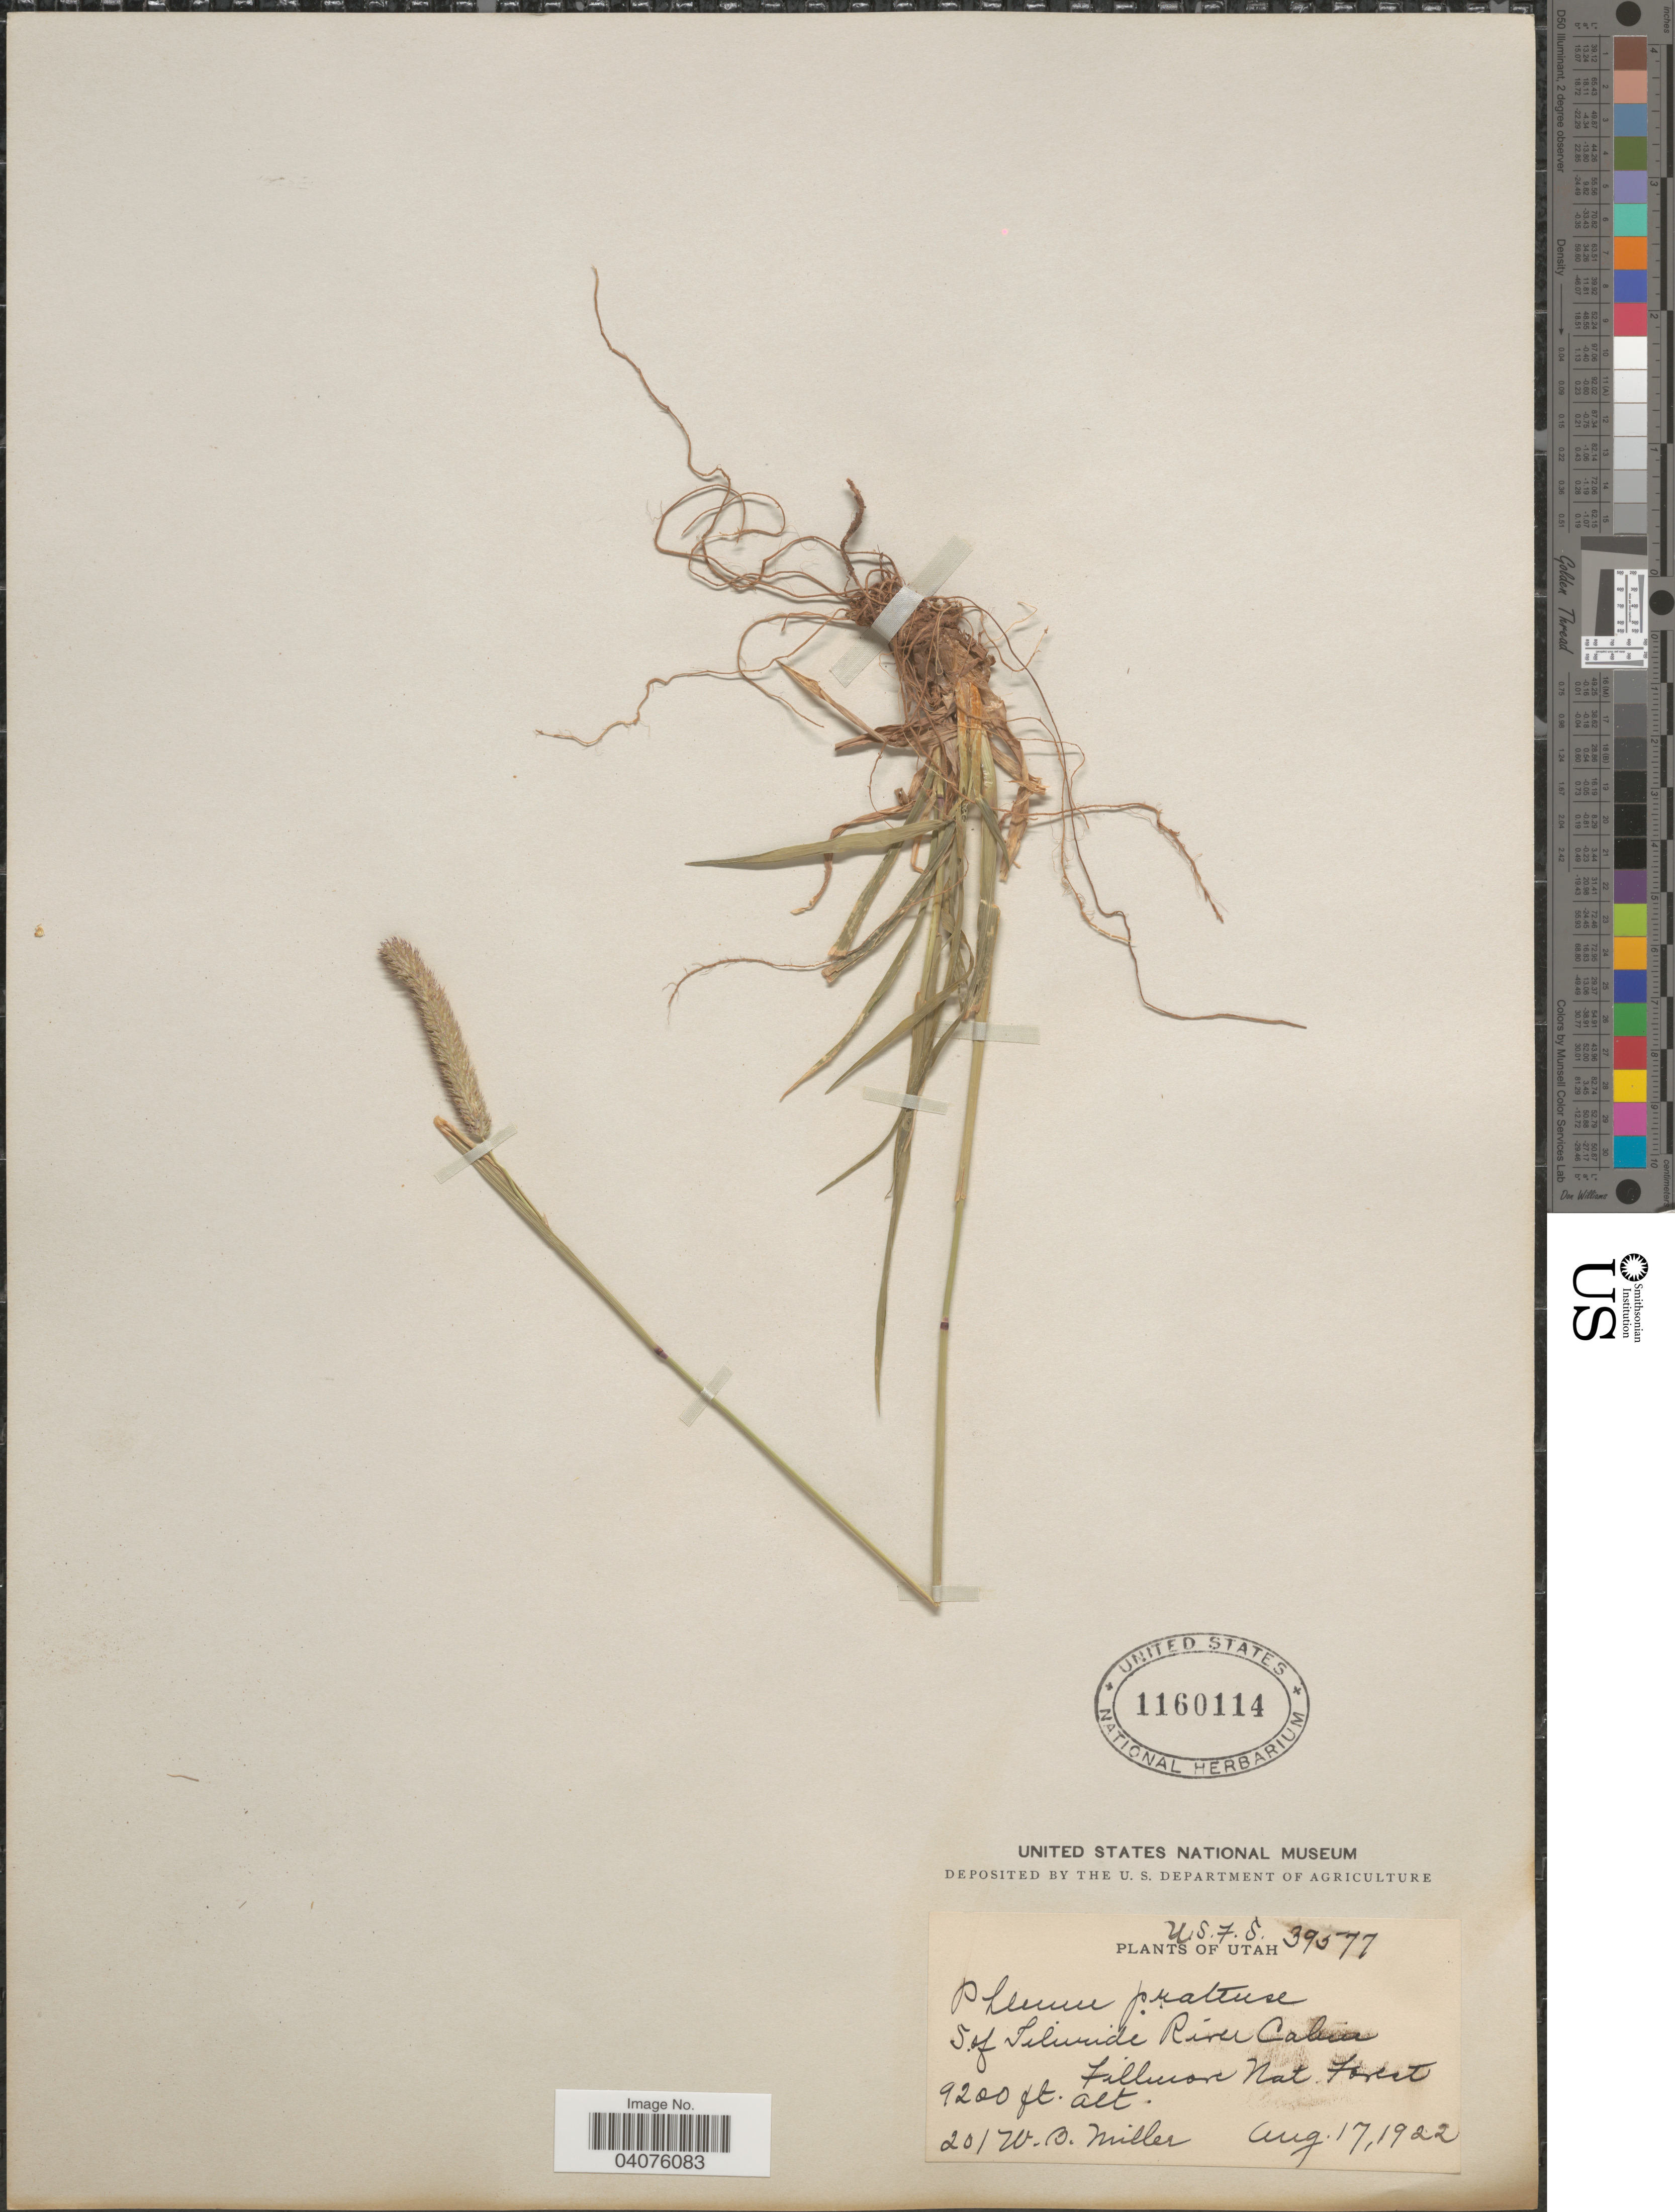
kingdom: Plantae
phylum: Tracheophyta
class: Liliopsida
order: Poales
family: Poaceae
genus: Phleum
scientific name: Phleum pratense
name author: L.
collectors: W. Miller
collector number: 201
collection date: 1922-08-17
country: United States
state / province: Utah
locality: S. of Teluride River Cabin. Fillmore Nat. Forest.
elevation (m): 2804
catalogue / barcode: US 1160114